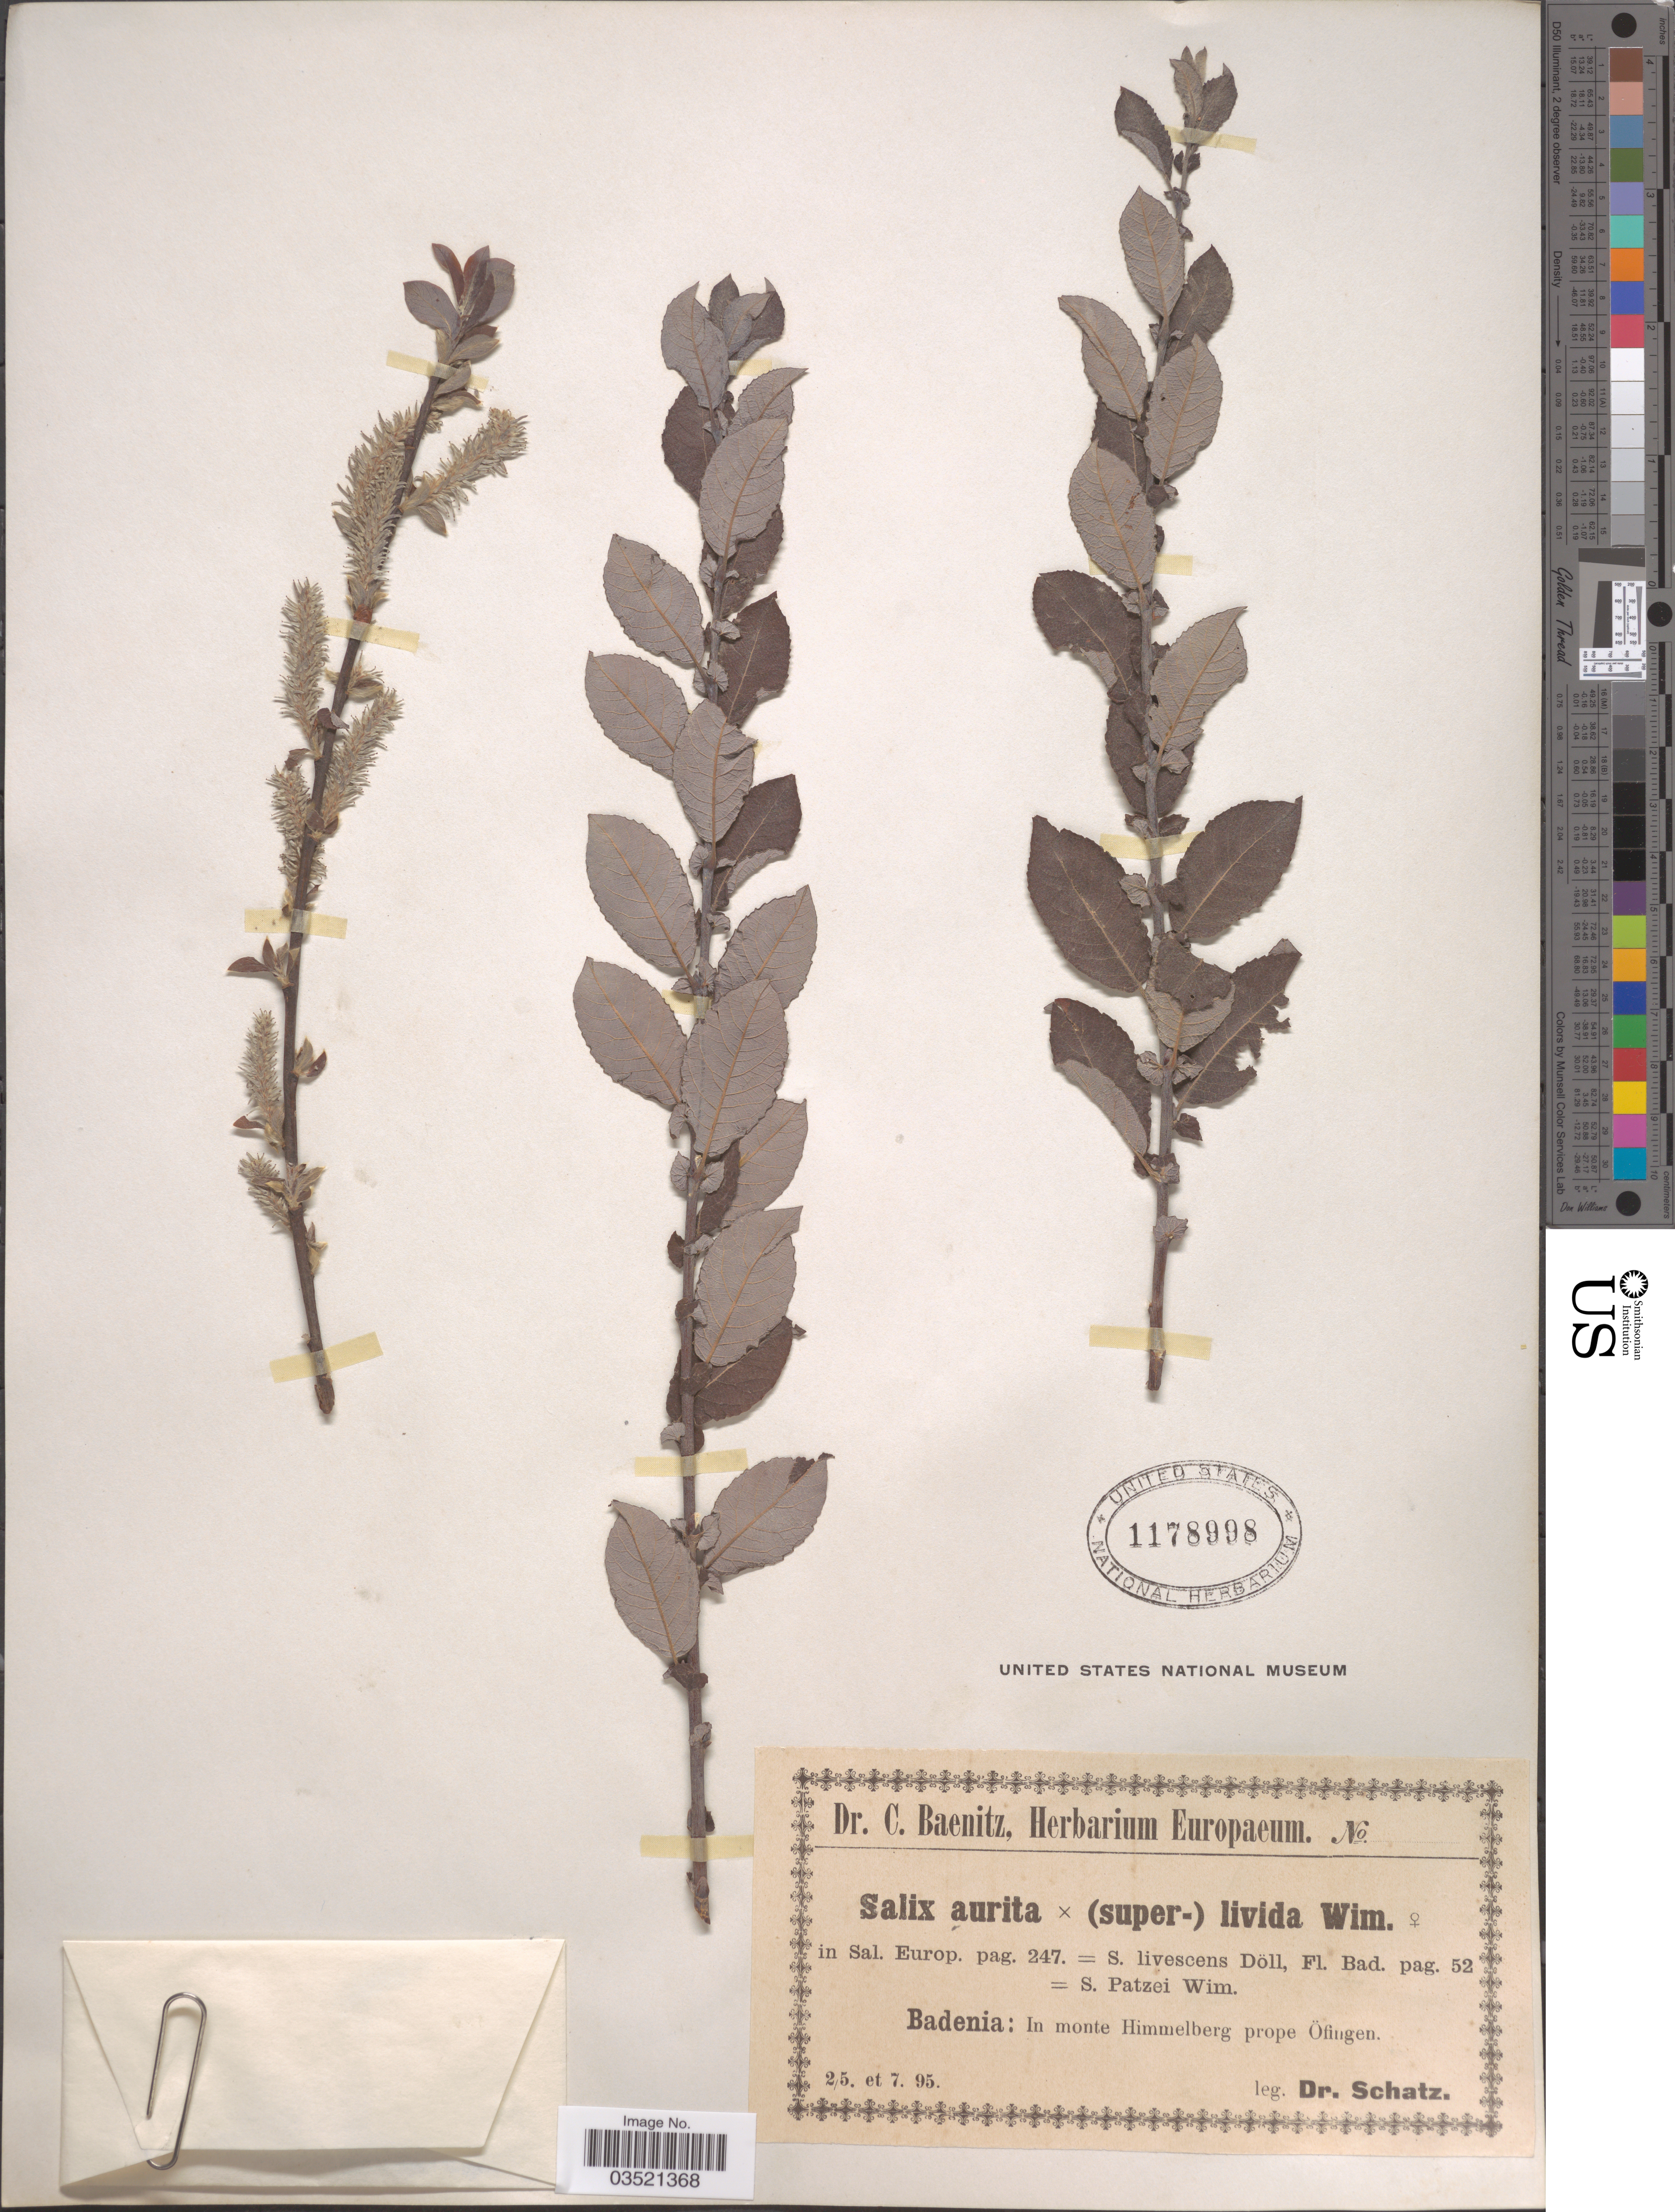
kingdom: Plantae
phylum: Tracheophyta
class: Magnoliopsida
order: Malpighiales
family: Salicaceae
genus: Salix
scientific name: Salix aurita x S. livida Wahlenb.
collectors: Schatz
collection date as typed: Transcribed d/m/y: 2/5/95 to /7/95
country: Germany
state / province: Baden-Württemberg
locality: Badenia: In monte Himmelberg prope Öfingen.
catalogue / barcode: US 1178998